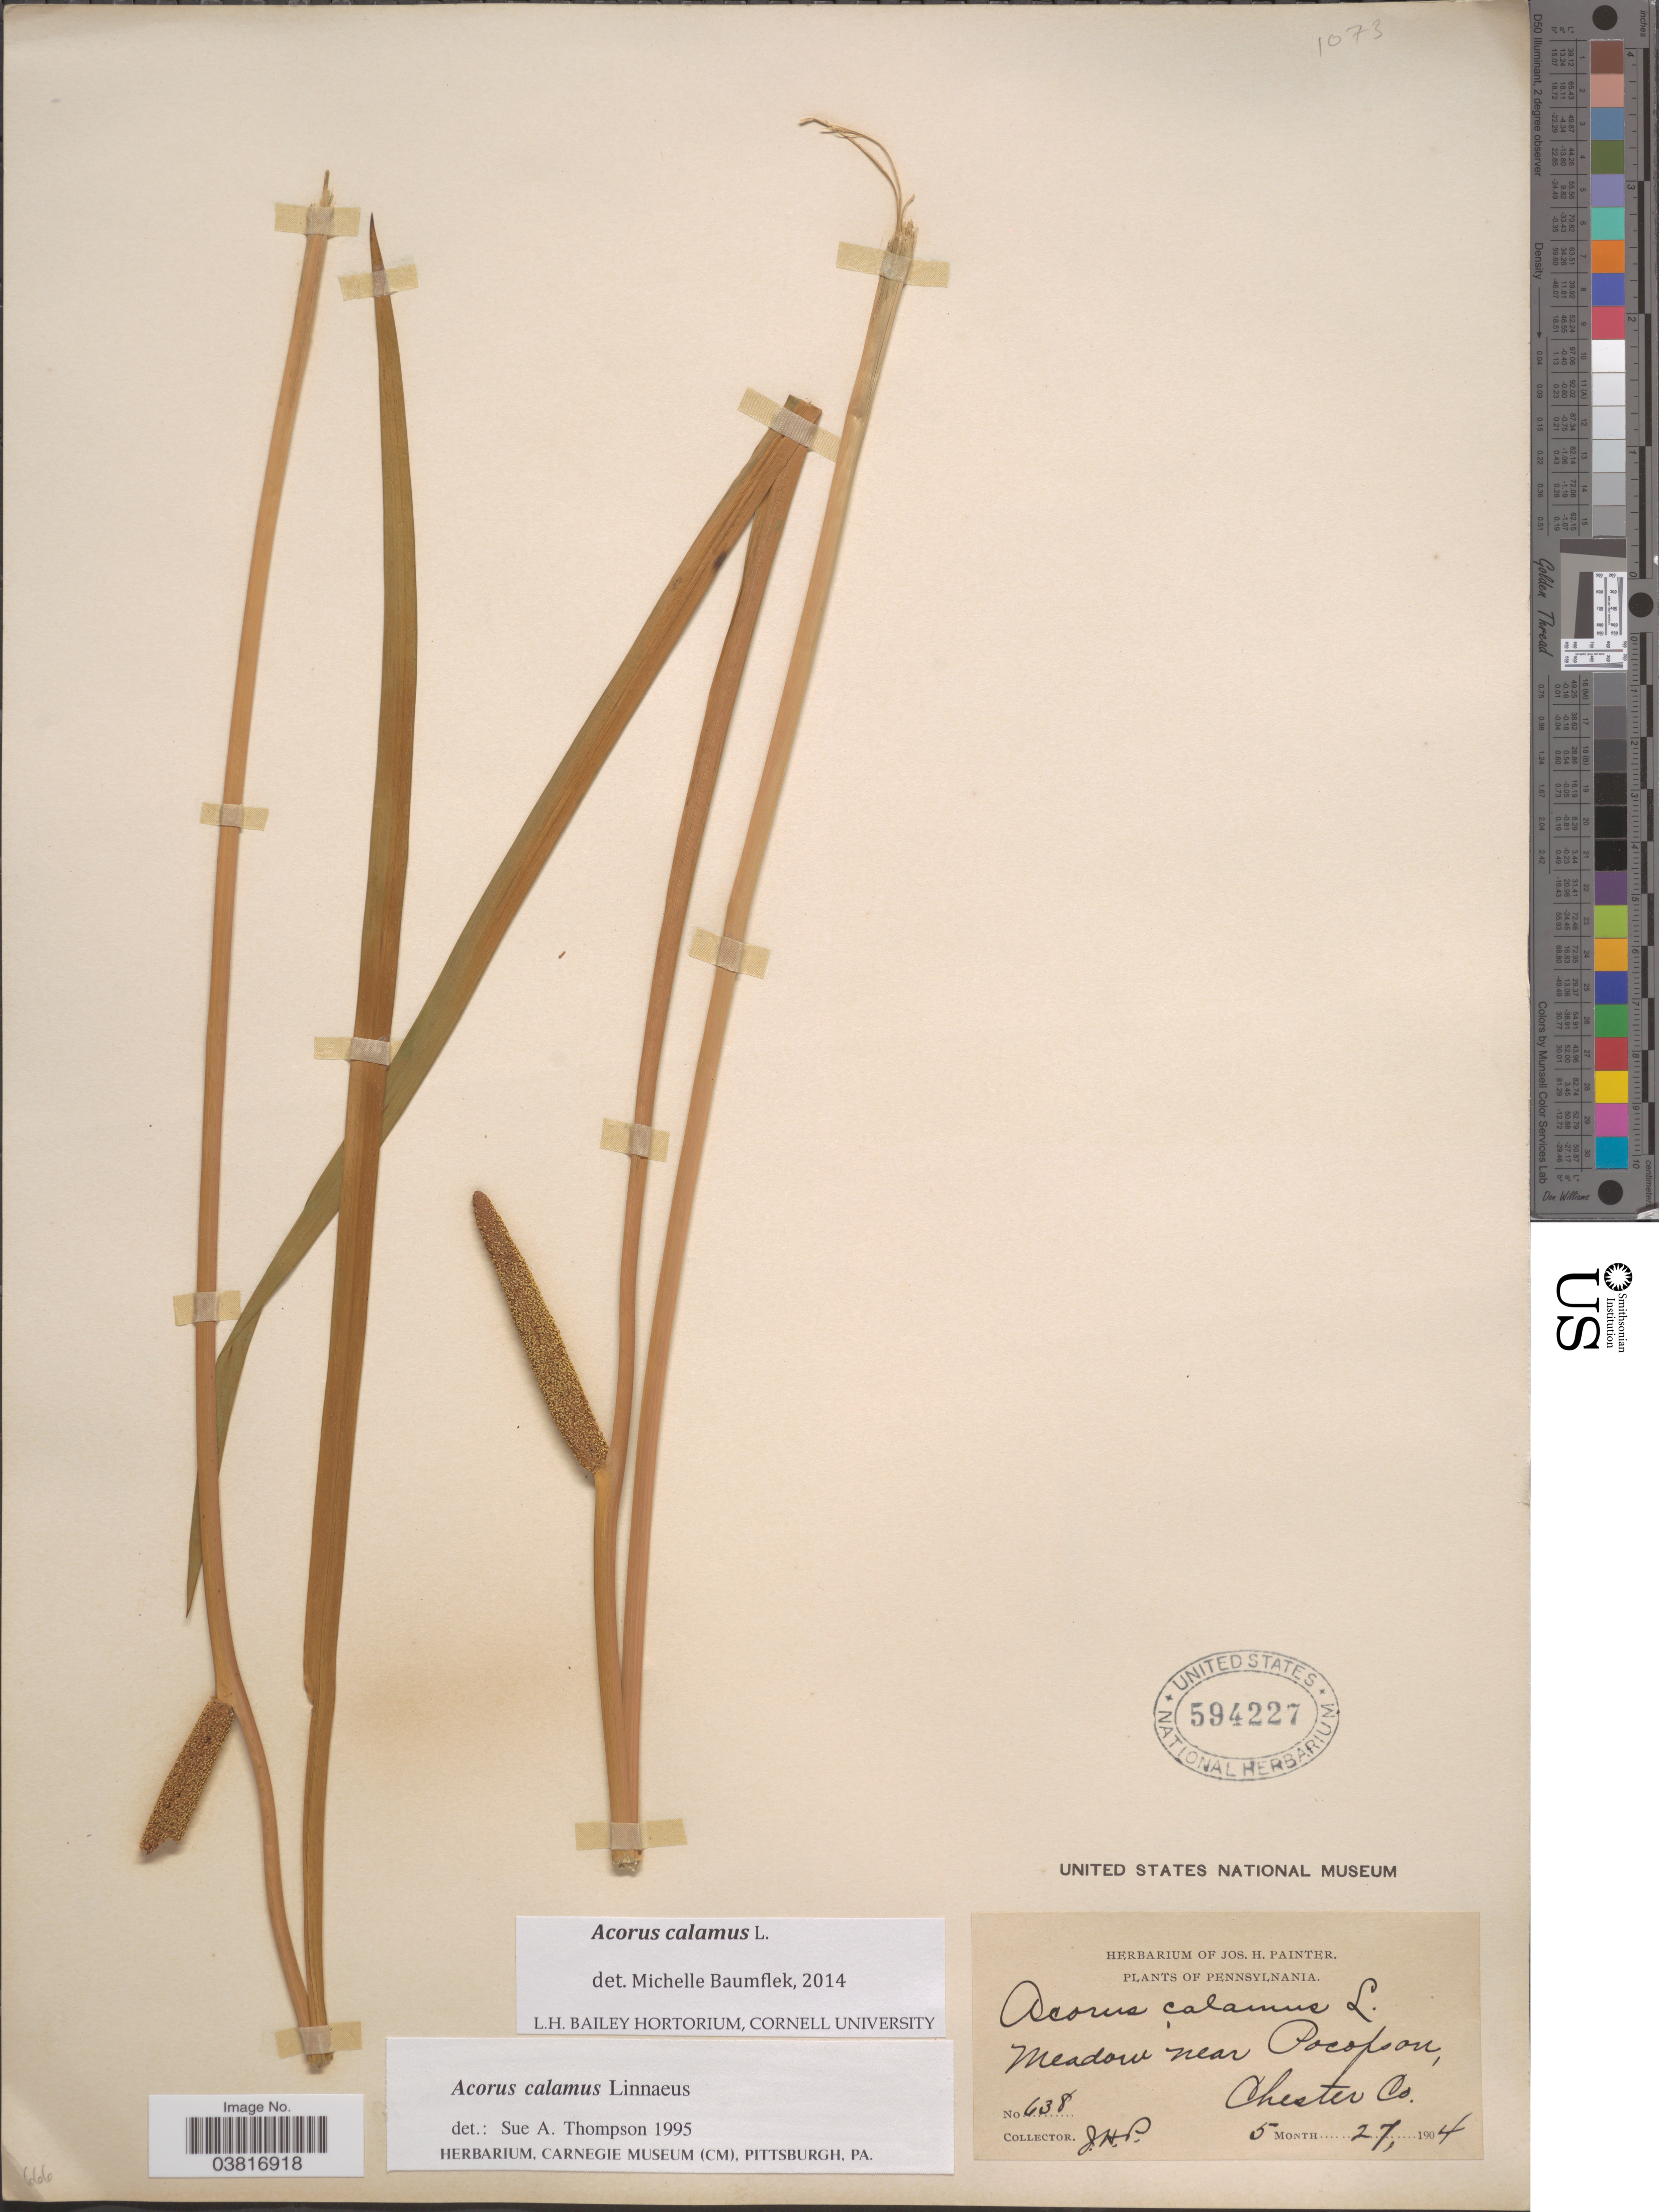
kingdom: Plantae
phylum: Tracheophyta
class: Liliopsida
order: Acorales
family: Acoraceae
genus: Acorus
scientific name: Acorus calamus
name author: L.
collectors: J. H. Painter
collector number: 638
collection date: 1904-05-27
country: United States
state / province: Pennsylvania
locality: Meadow near Pocopson, Chester Co.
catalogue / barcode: US 594227